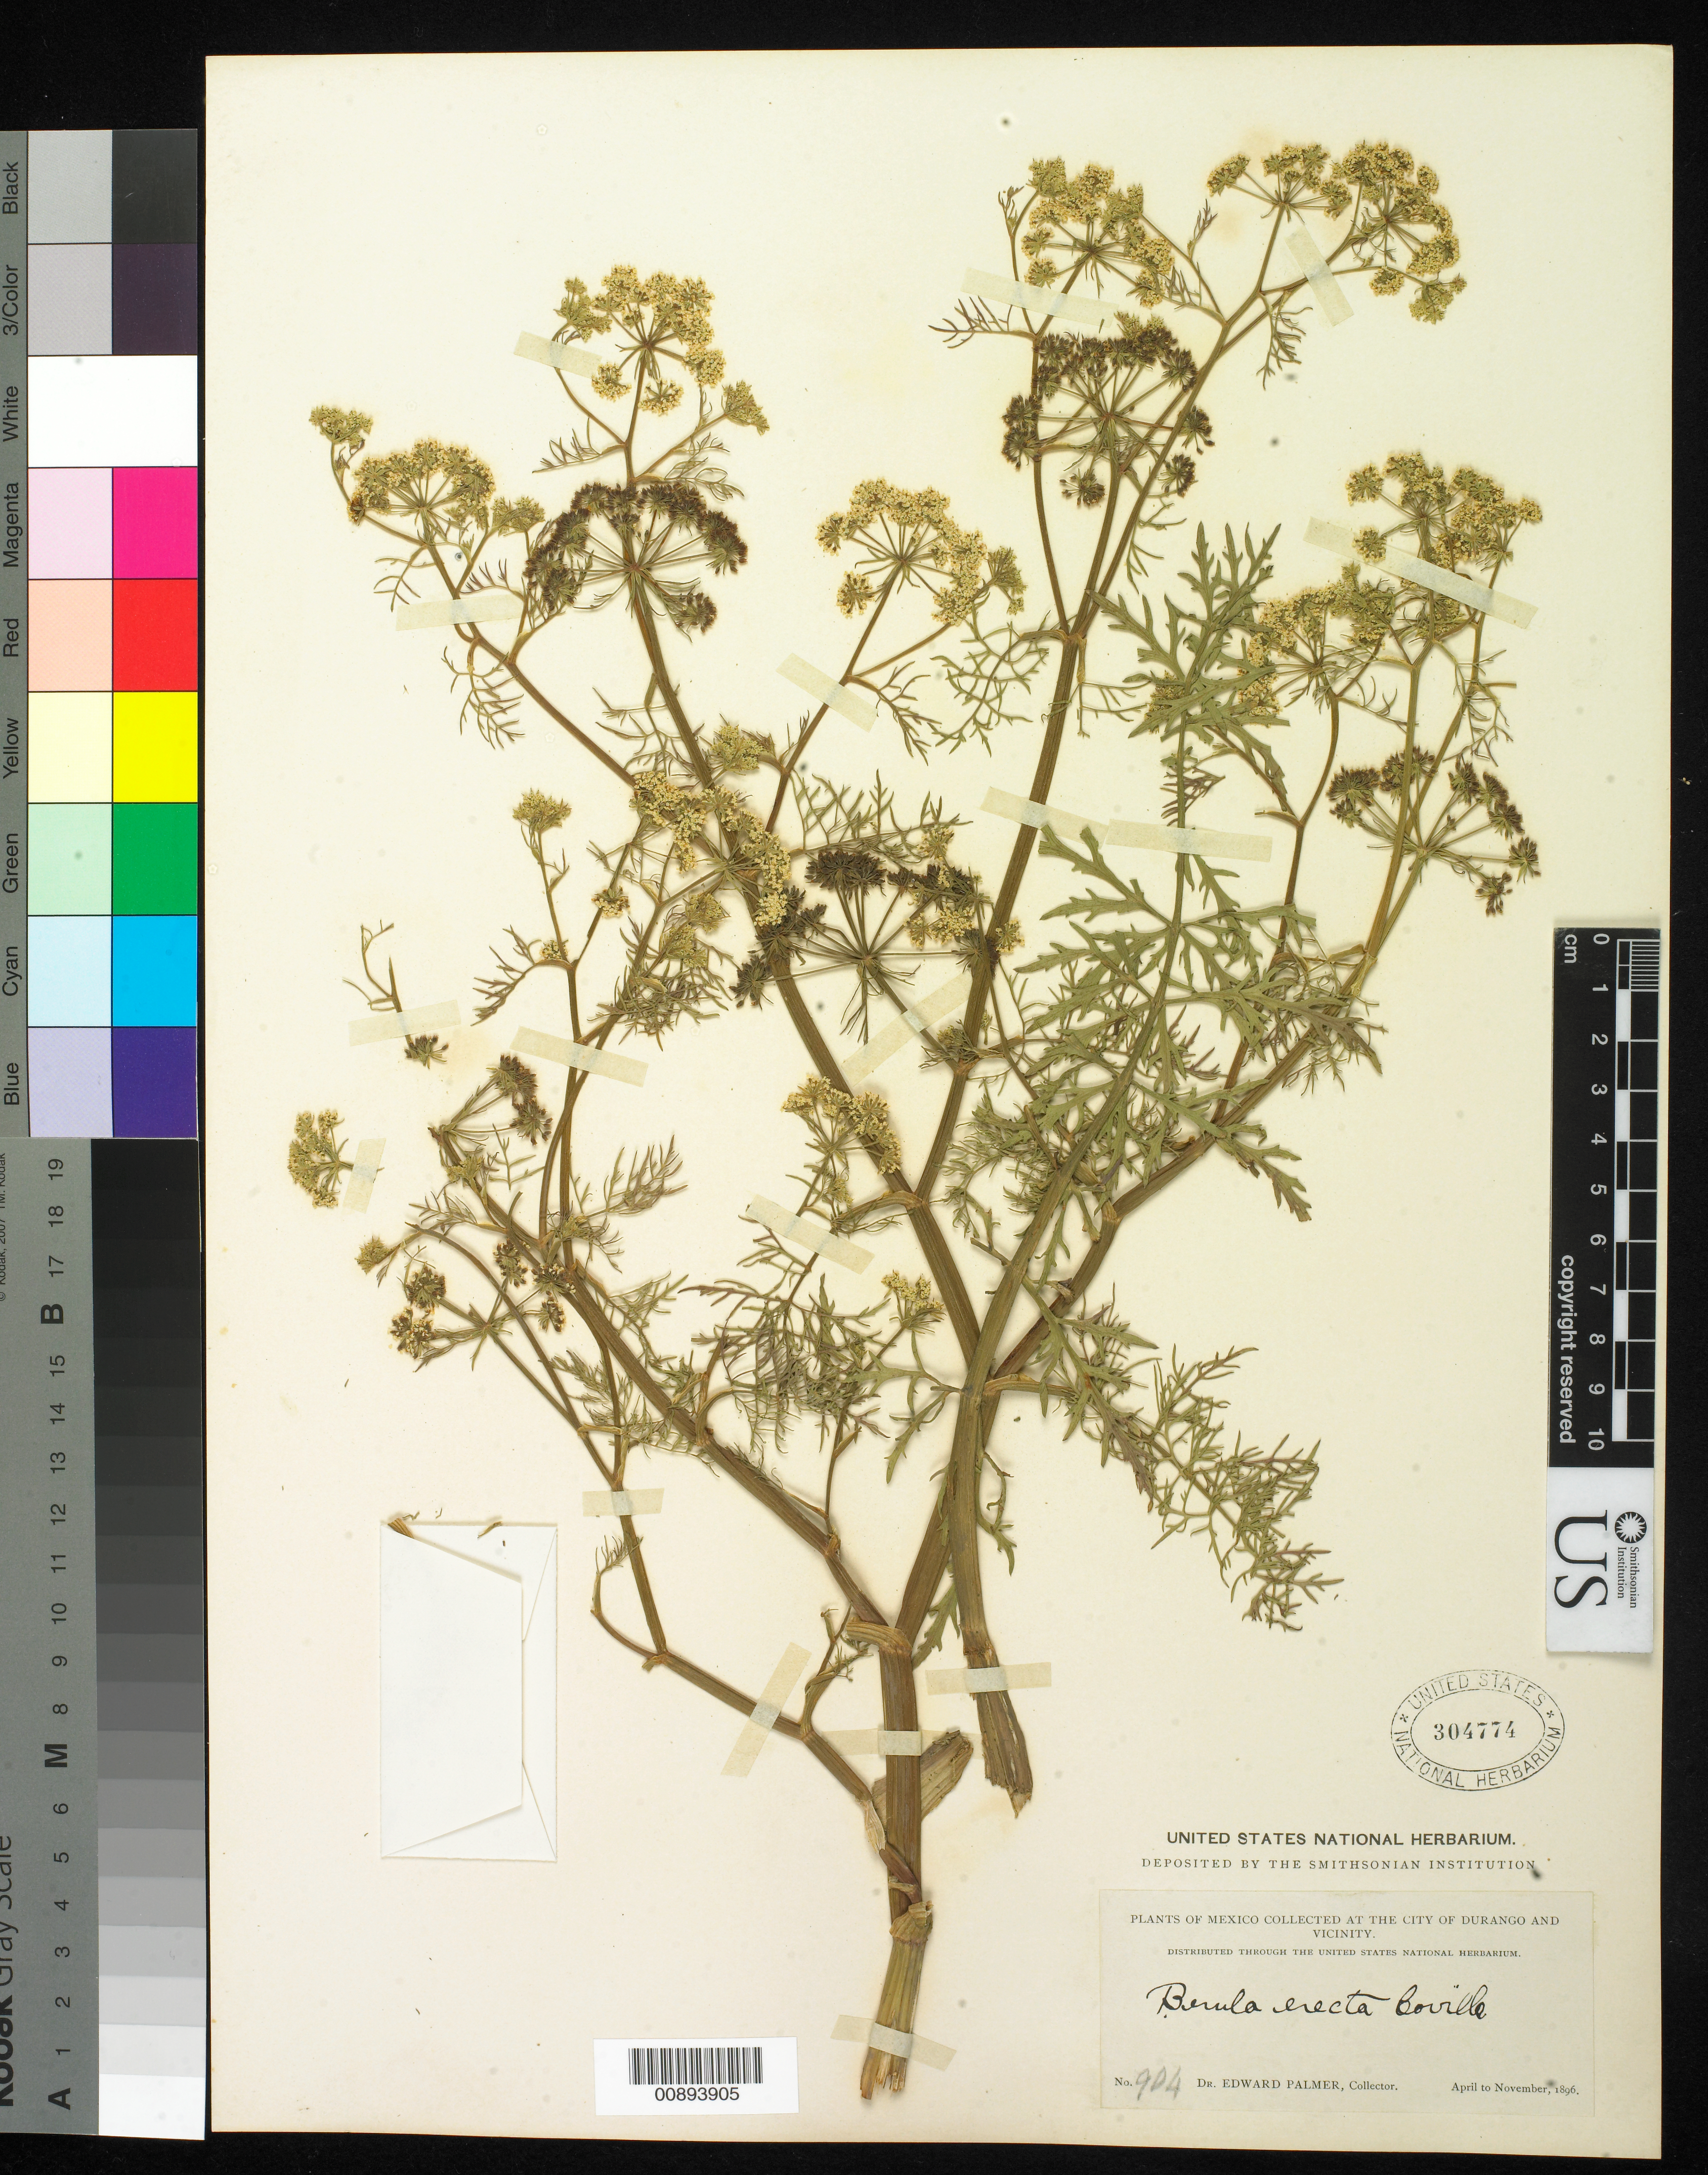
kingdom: Plantae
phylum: Tracheophyta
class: Magnoliopsida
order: Apiales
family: Apiaceae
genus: Berula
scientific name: Berula erecta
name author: (Huds.) Coville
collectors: E. Palmer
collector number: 904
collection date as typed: Apr 1896 to -- Nov 1896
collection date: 1896-04/1896-11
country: Mexico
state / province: Durango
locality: City of Durango and vicinity.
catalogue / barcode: US 304774